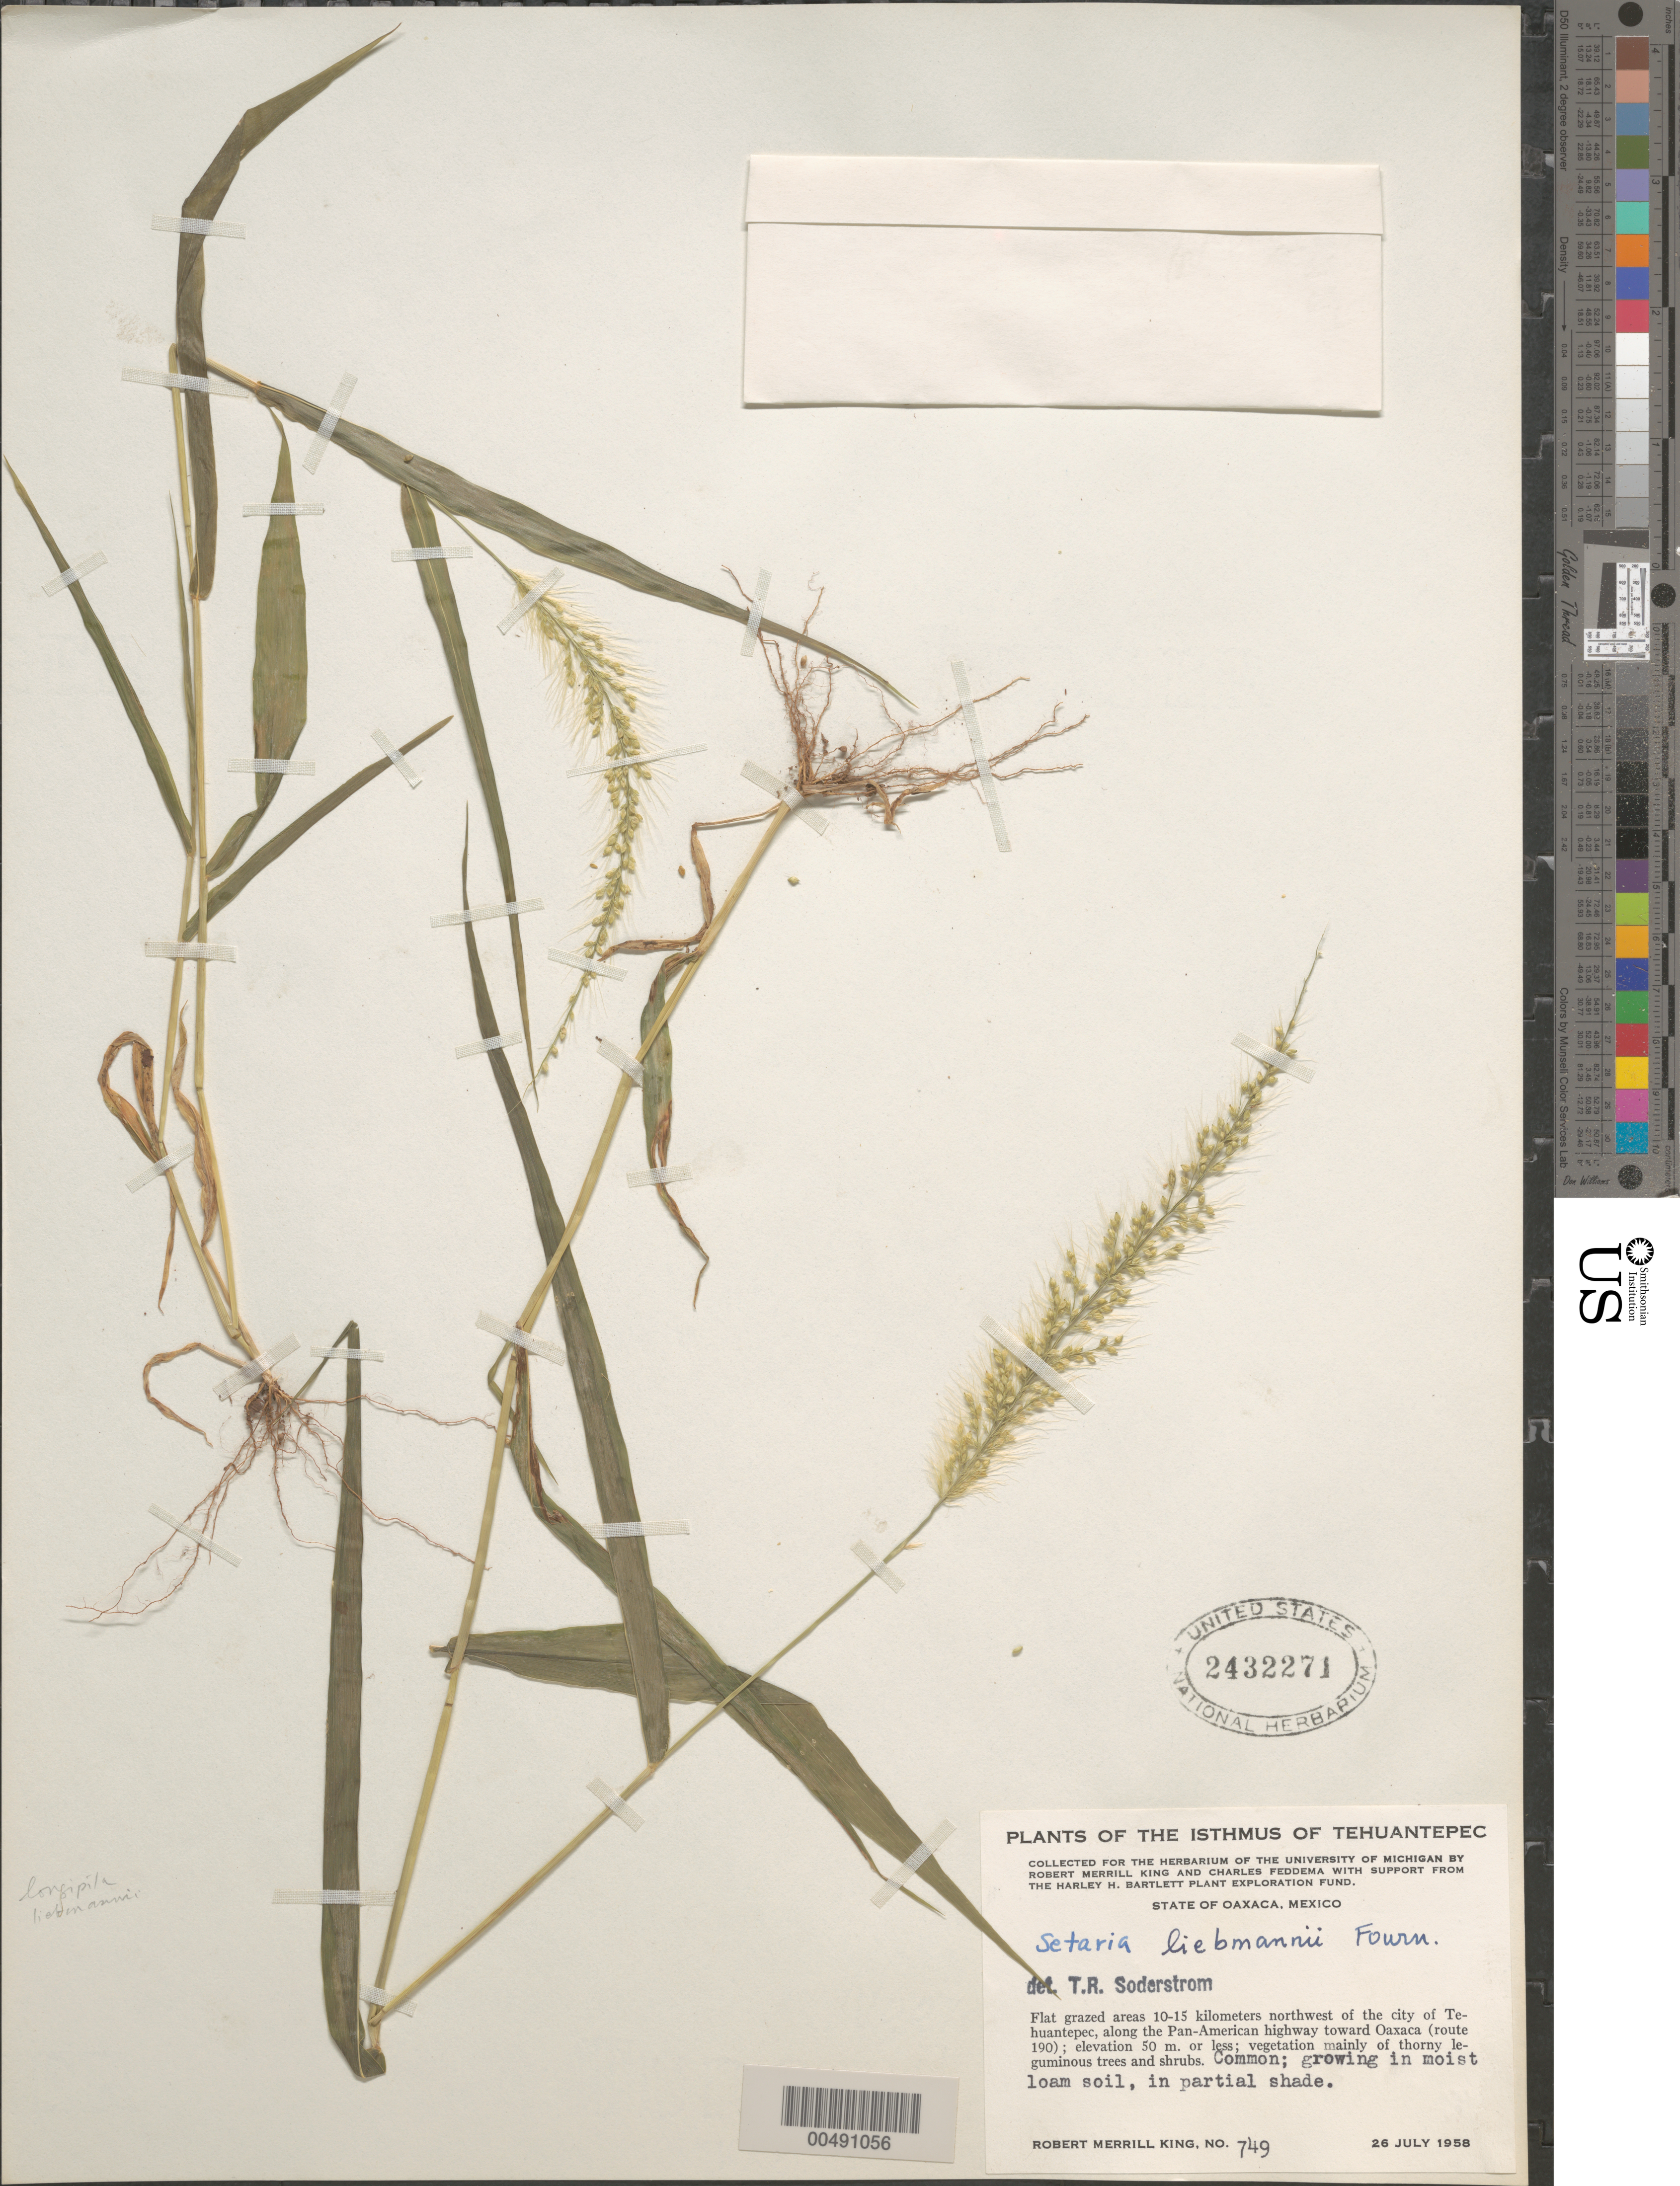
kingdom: Plantae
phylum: Tracheophyta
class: Liliopsida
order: Poales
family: Poaceae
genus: Setaria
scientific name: Setaria liebmannii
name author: E. Fourn.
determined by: Soderstrom, T. R.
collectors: R. M. King & C. Feddema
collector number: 749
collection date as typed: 26 Jul 1958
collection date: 1958-07-26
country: Mexico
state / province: Oaxaca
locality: Isthmus of Tehuantepec, 10-15 km NW of the city of Tehuantepec, along the Pan-American Hwy toward Oaxaca (route 190)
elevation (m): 50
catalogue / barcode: US 2432271